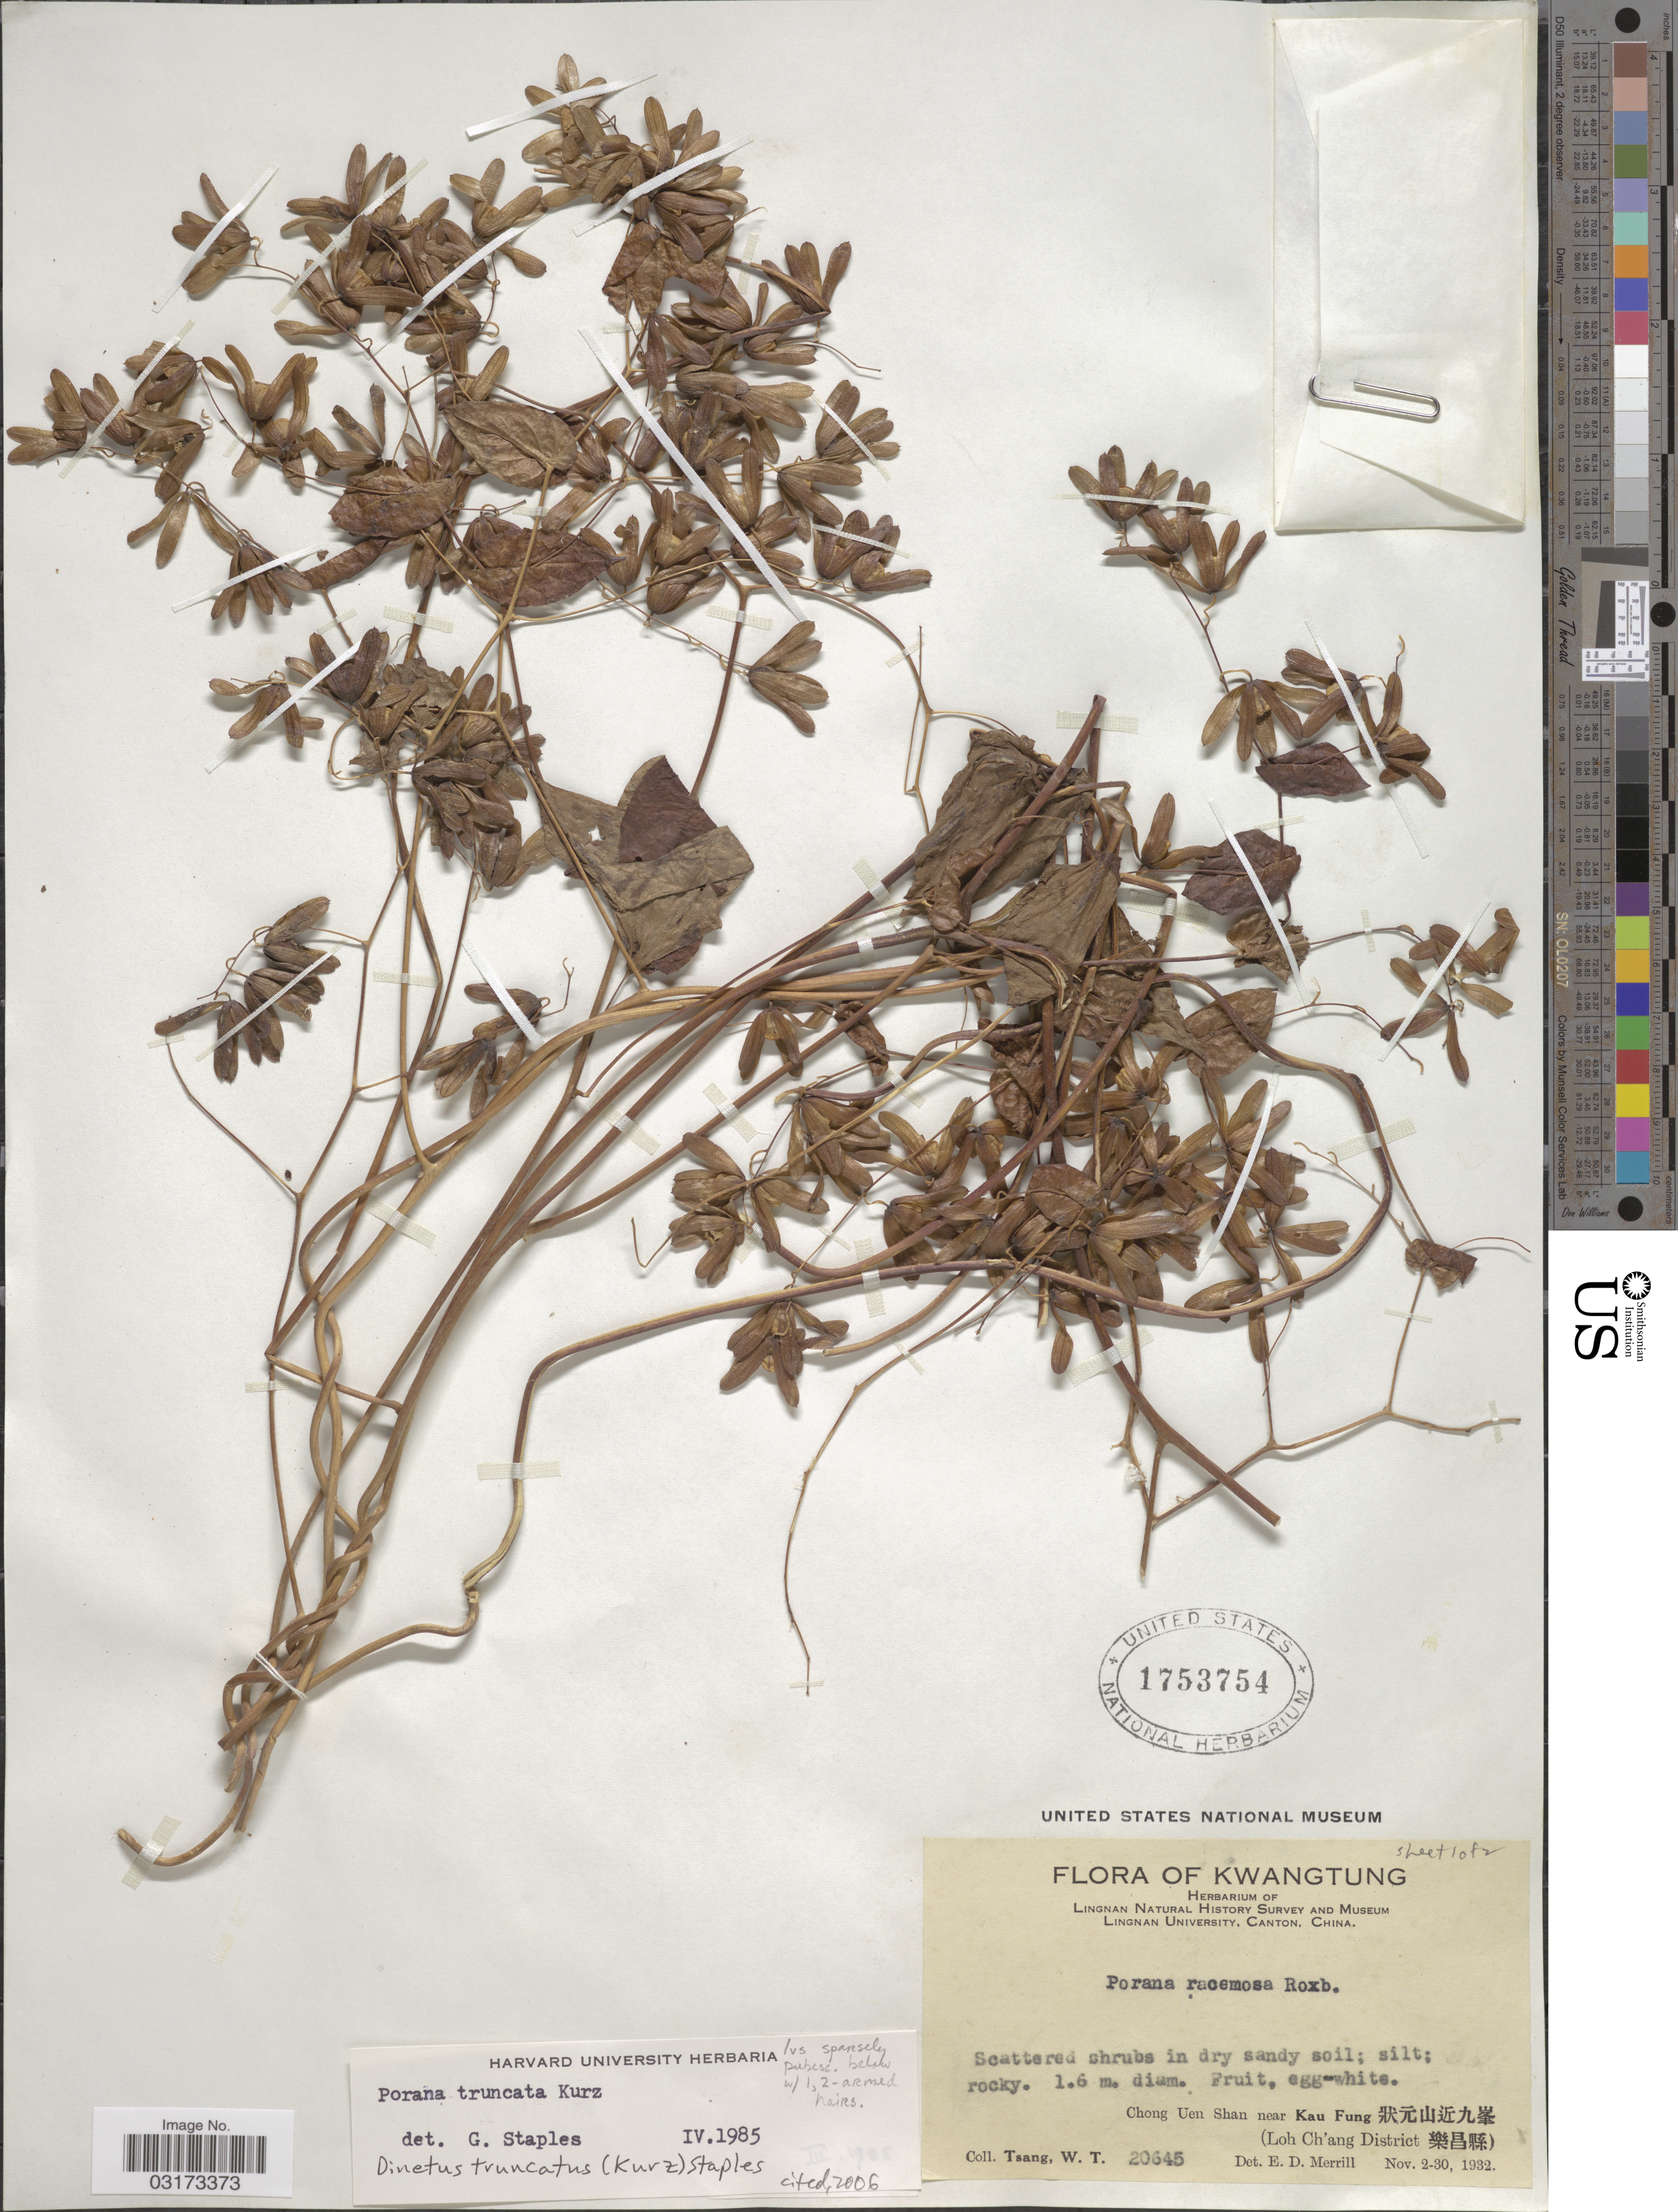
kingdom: Plantae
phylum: Tracheophyta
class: Magnoliopsida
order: Solanales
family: Convolvulaceae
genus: Dinetus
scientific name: Dinetus truncatus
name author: (Kurz) Staples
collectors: W. T. Tsang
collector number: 20645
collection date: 1932-11-02/1932-11-30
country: China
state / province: Guangdong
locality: Kwangtung. Chong Uen Shan near Kau Fung. X. (Loh Ch'ang District X).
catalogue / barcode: US 1753754